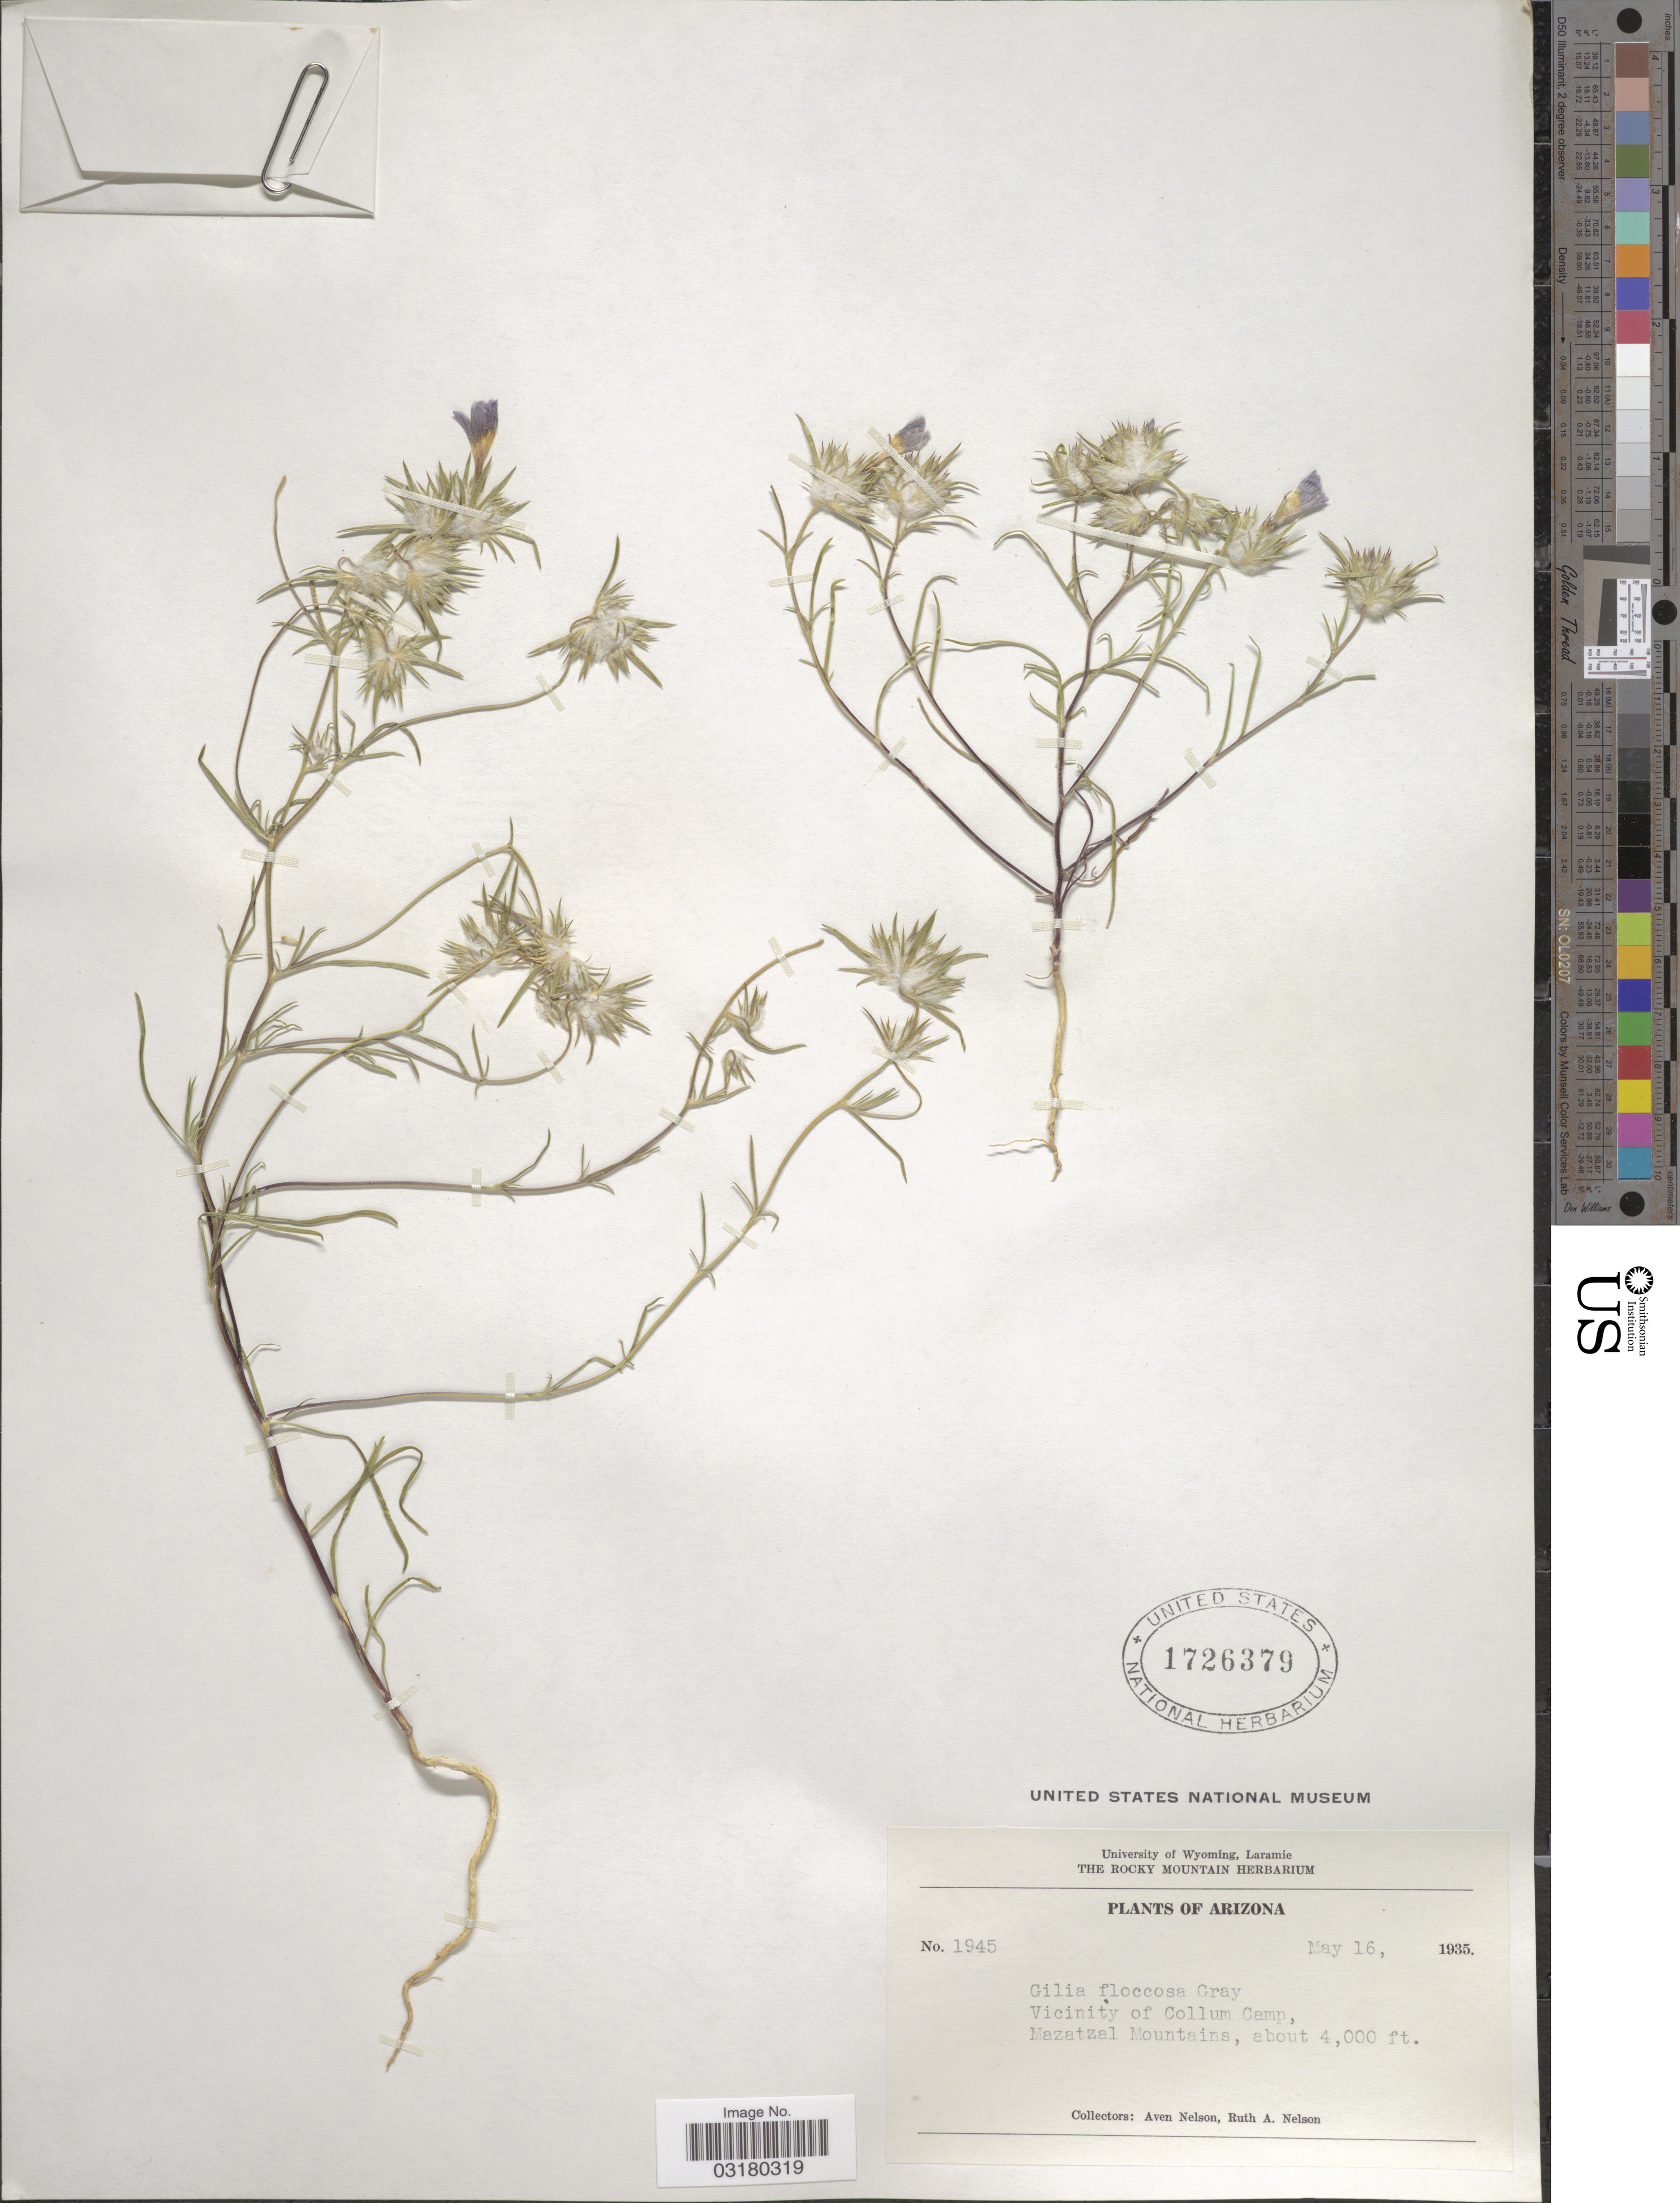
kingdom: Plantae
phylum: Tracheophyta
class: Magnoliopsida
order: Ericales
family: Polemoniaceae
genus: Eriastrum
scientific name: Eriastrum eremicum subsp. yageri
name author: (Jeps.) H. Mason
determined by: De Groot, Sarah J.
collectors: A. Nelson & R. A. Nelson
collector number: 1945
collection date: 1935-05-16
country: United States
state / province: Arizona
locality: Vicinity of Collum Camp, Mazatzal Mountains.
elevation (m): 1219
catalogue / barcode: US 1726379